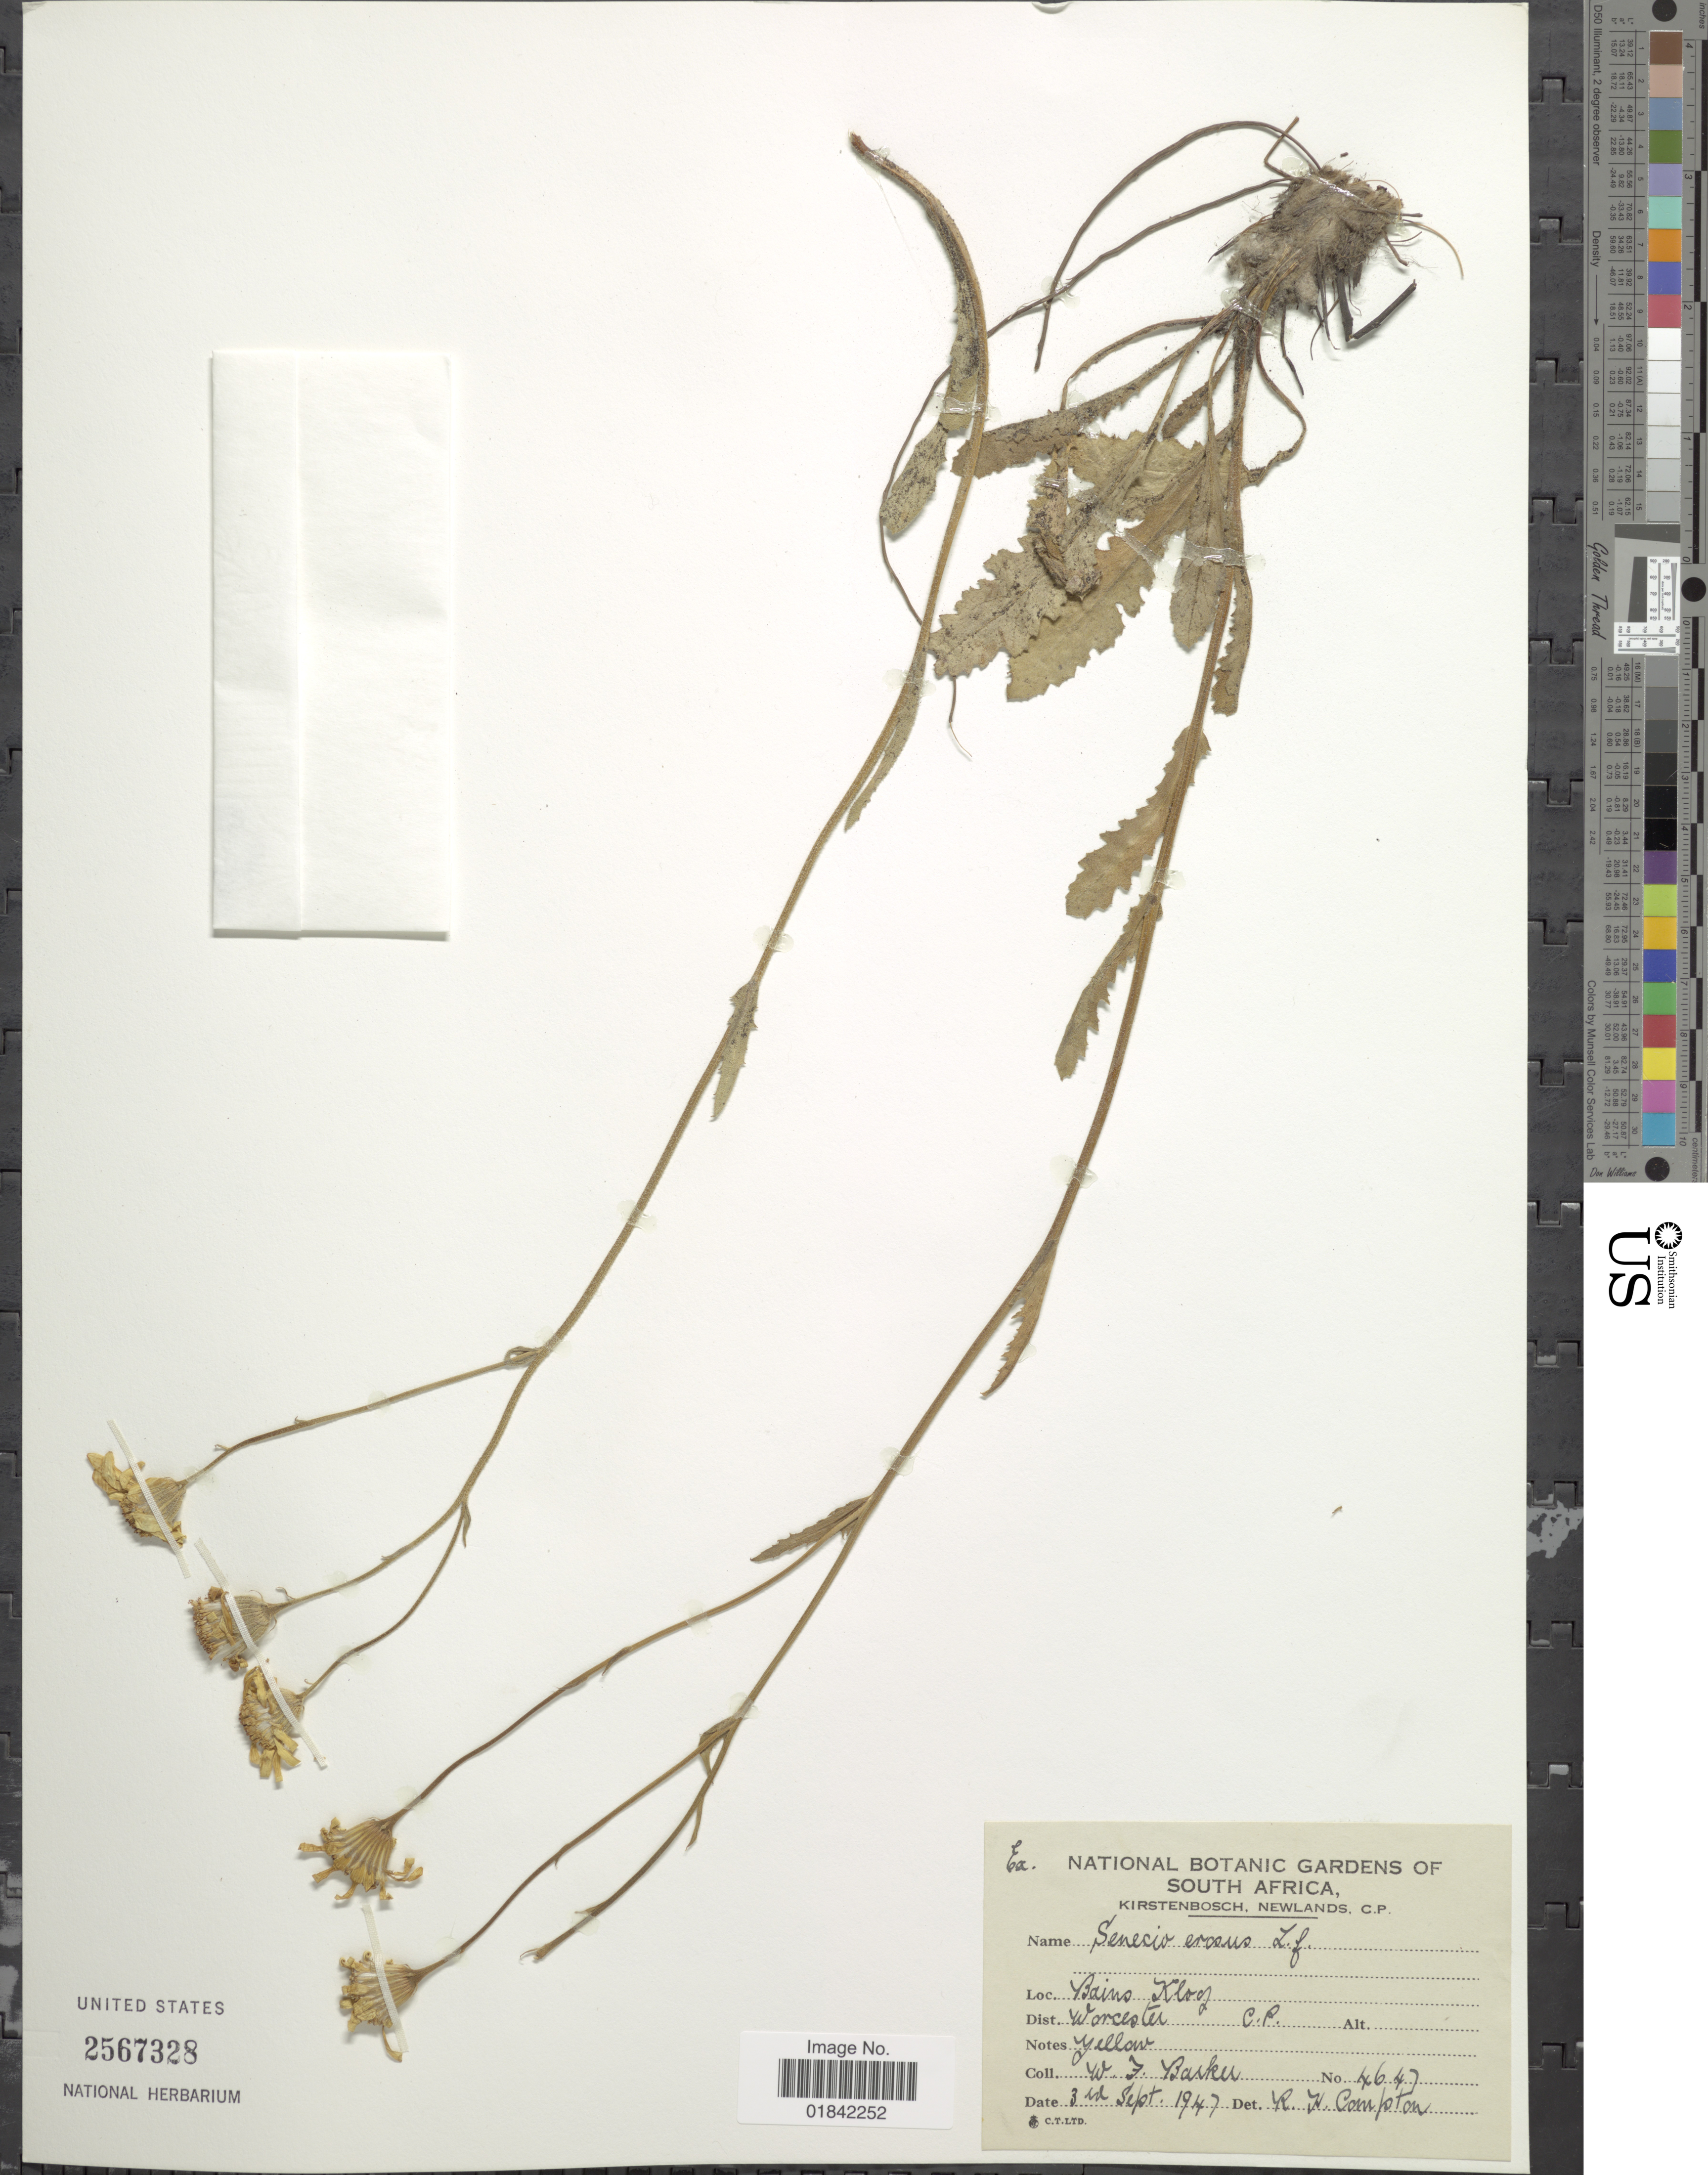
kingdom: Plantae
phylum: Tracheophyta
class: Magnoliopsida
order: Asterales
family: Asteraceae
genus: Senecio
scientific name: Senecio erosus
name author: L. f.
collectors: W. F. Barker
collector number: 4647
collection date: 1947-09-03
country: South Africa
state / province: Western Cape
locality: Baino Kloof, Worcester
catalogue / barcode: US 2567328